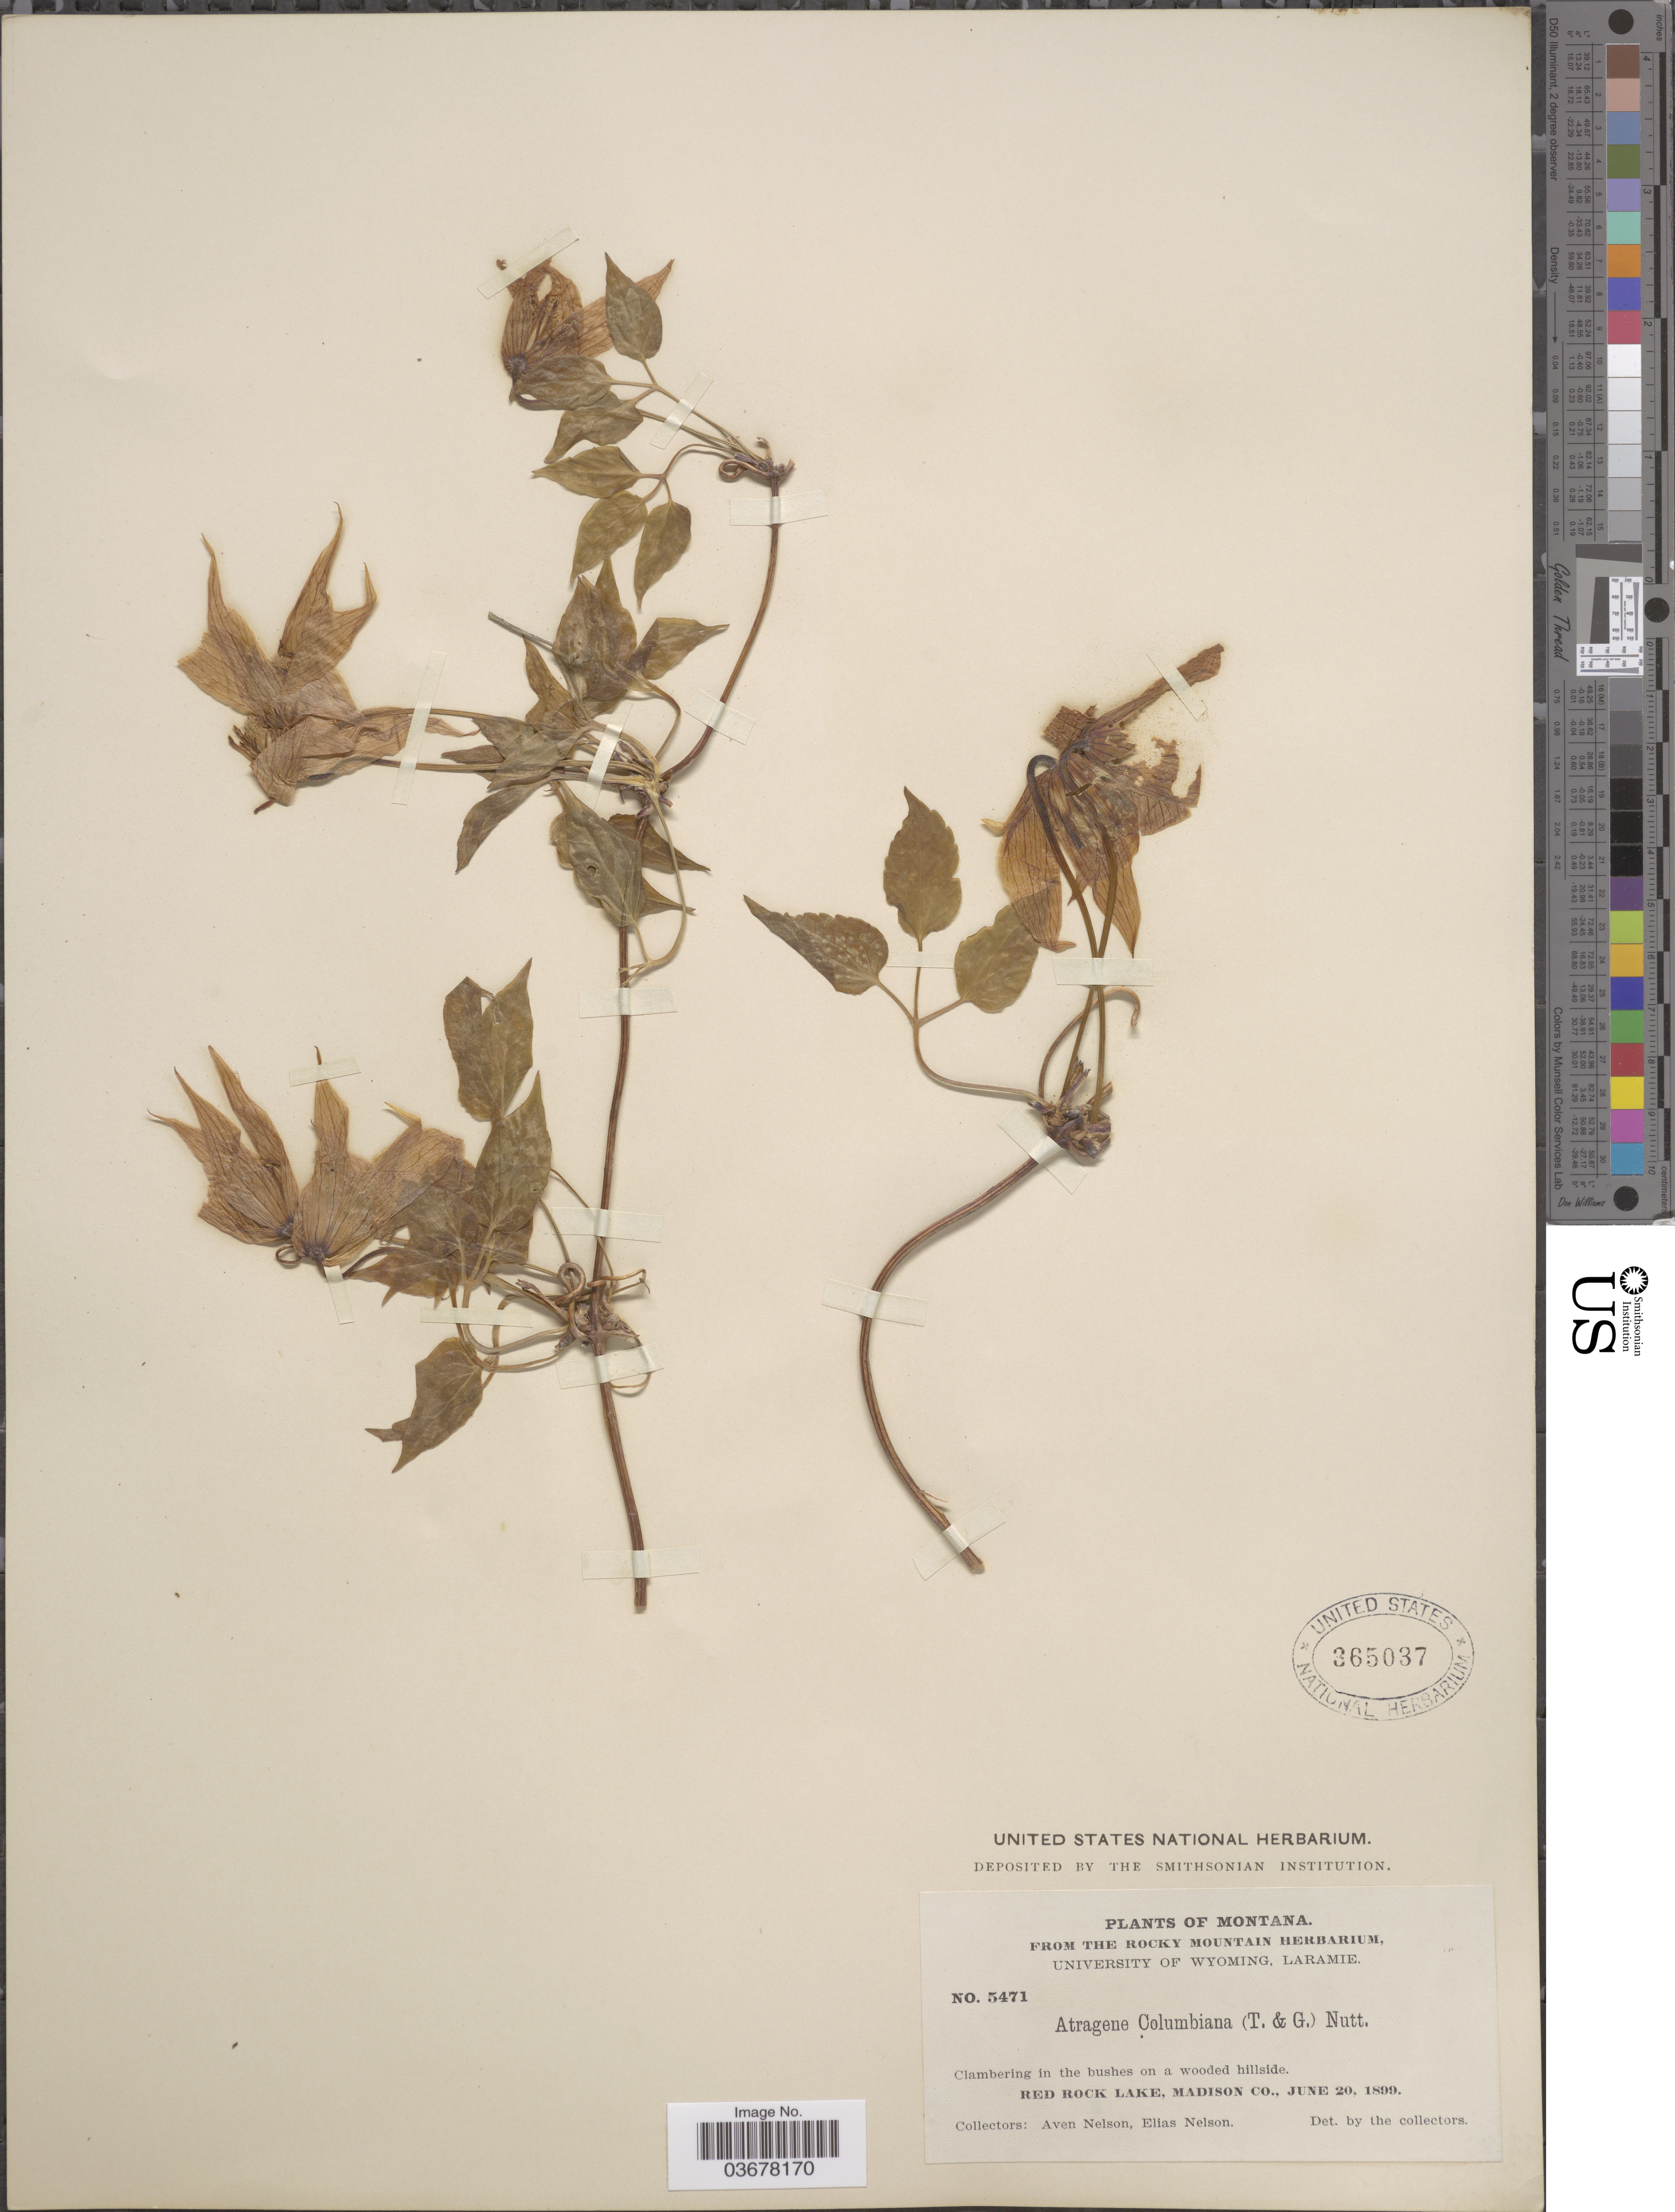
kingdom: Plantae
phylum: Tracheophyta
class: Magnoliopsida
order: Ranunculales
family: Ranunculaceae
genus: Clematis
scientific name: Clematis occidentalis var. grosseserrata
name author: (Rydb.) J.S. Pringle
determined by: Strong, M. T., (US), Smithsonian Institution - National Museum of Natural History (UNITED STATES)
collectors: A. Nelson & E. Nelson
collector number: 5471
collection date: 1899-06-20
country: United States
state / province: Montana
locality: Red Rock Lake, Madison Co.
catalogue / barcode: US 365037